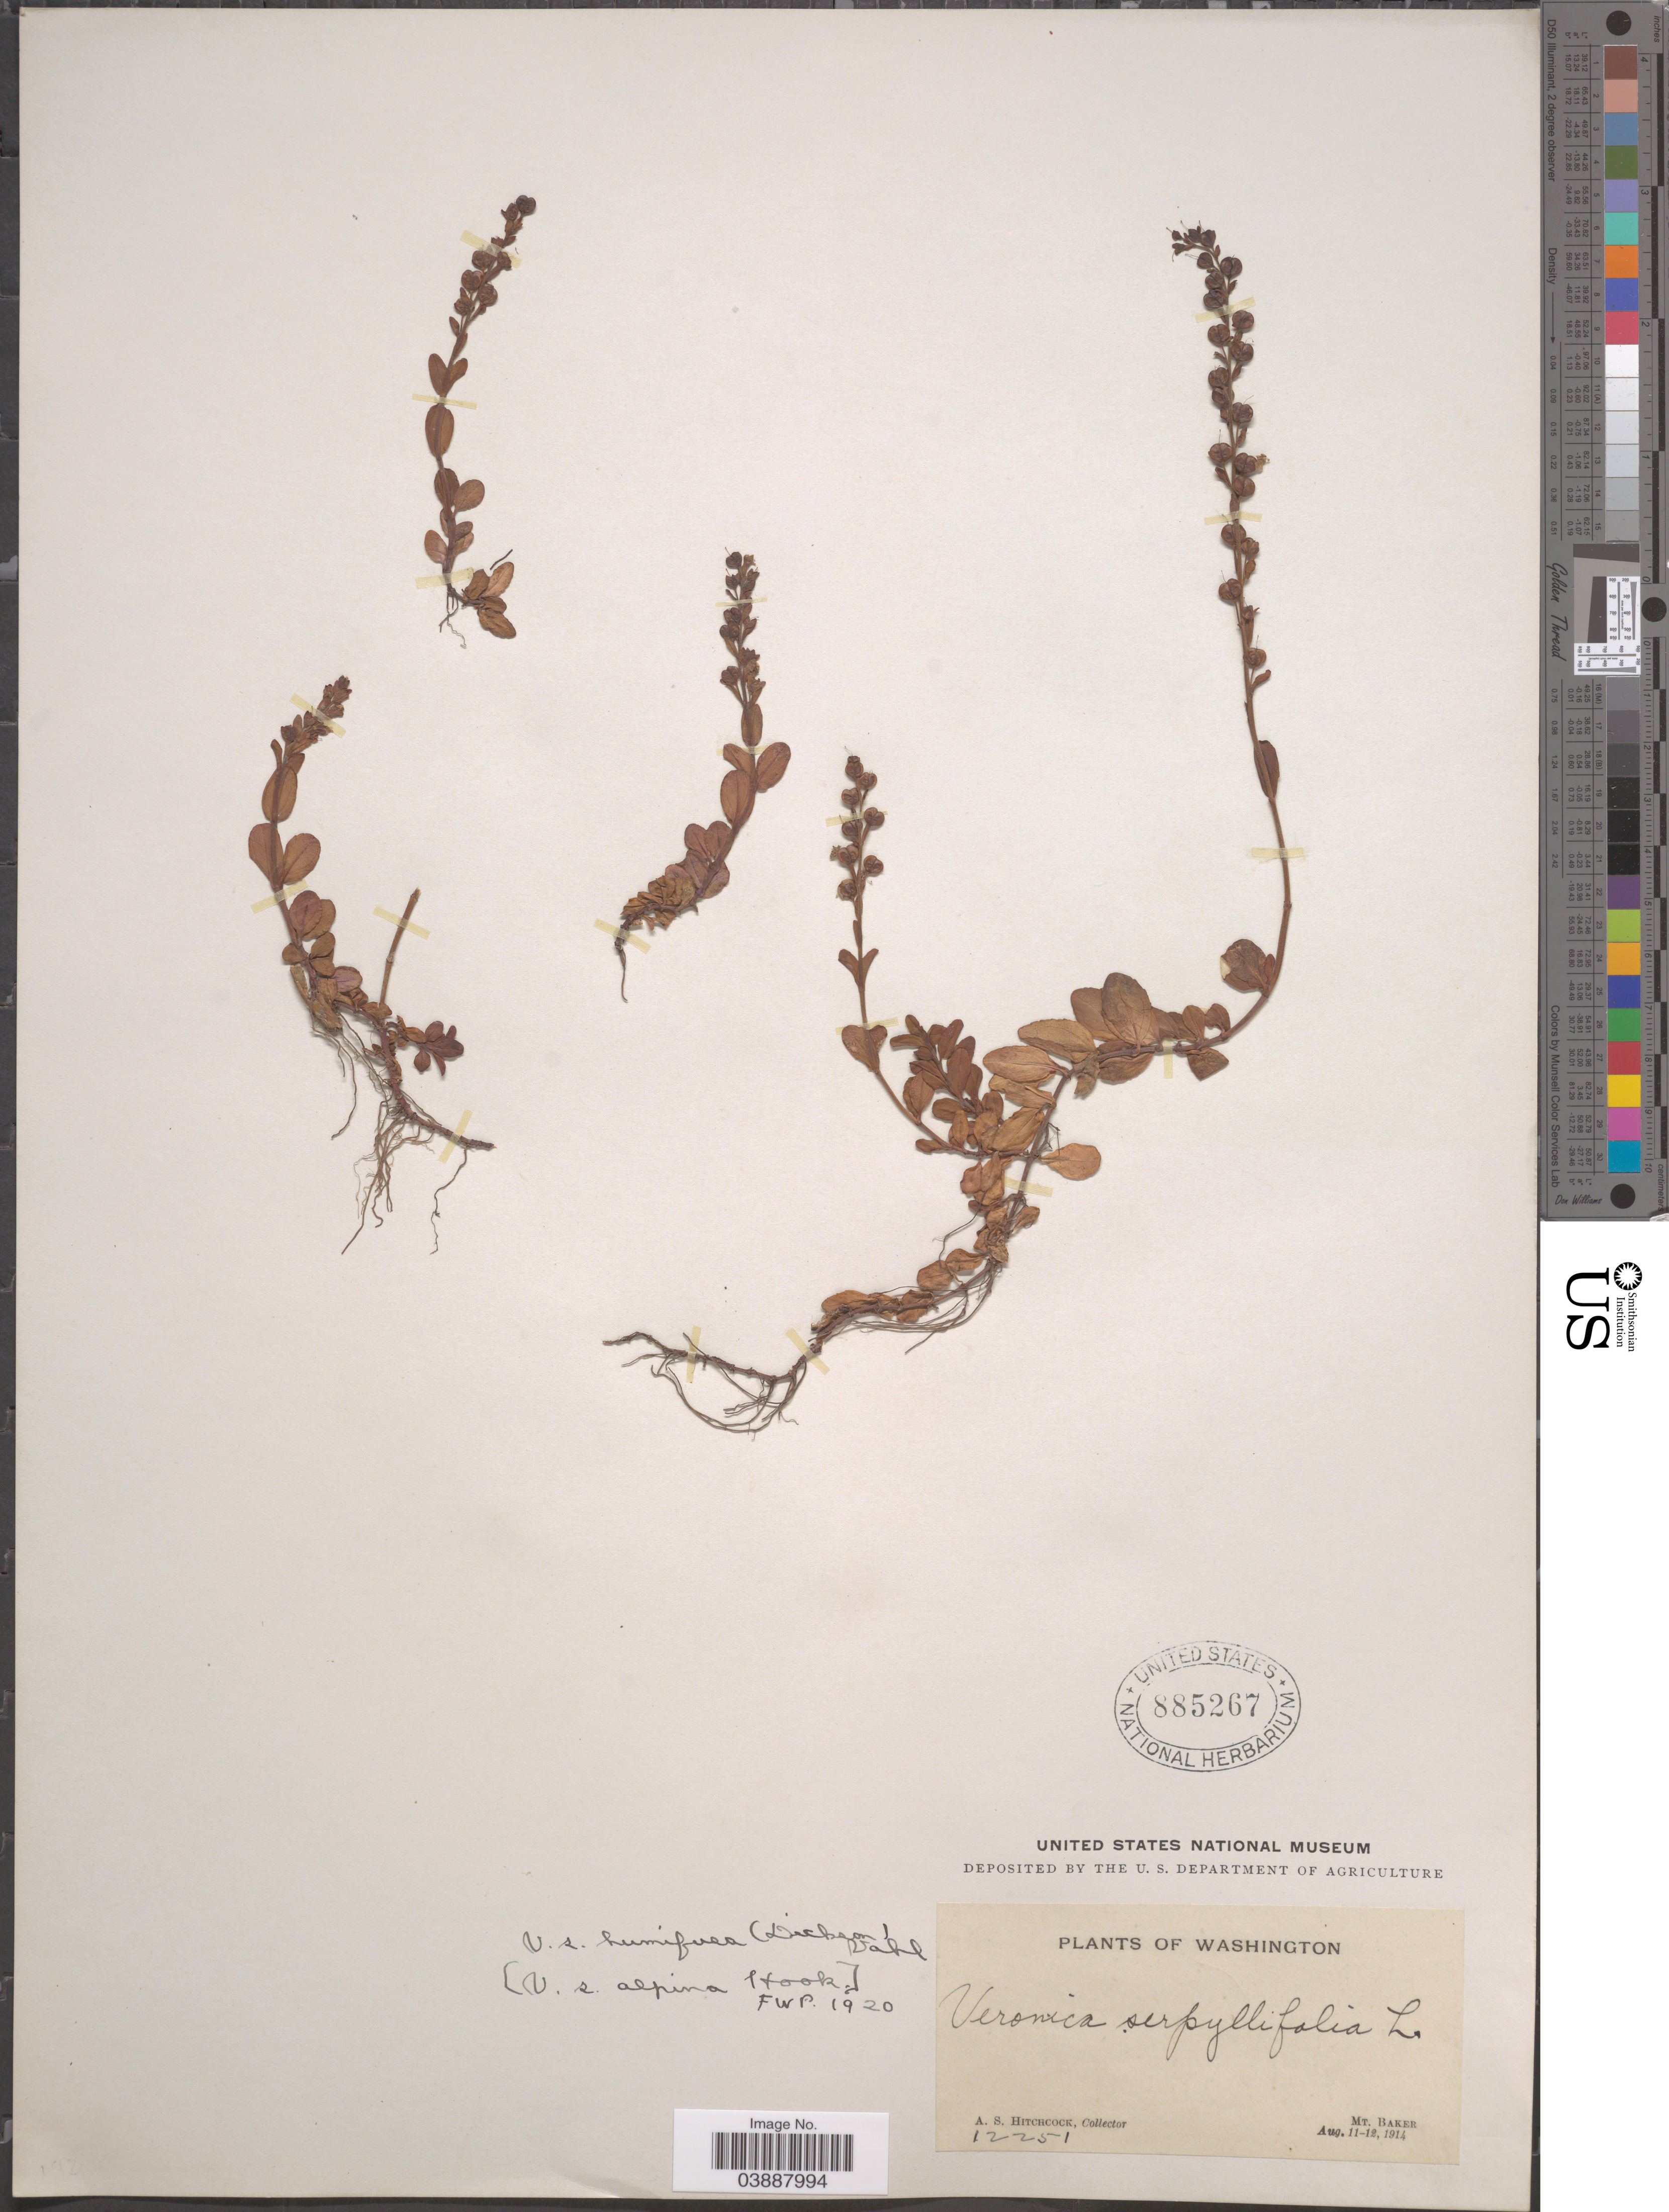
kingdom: Plantae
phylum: Tracheophyta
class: Magnoliopsida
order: Lamiales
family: Plantaginaceae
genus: Veronica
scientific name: Veronica serpyllifolia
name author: L.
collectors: A. S. Hitchcock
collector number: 12251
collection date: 1914-08-11/1914-08-12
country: United States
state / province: Washington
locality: Mt. Baker.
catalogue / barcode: US 885267